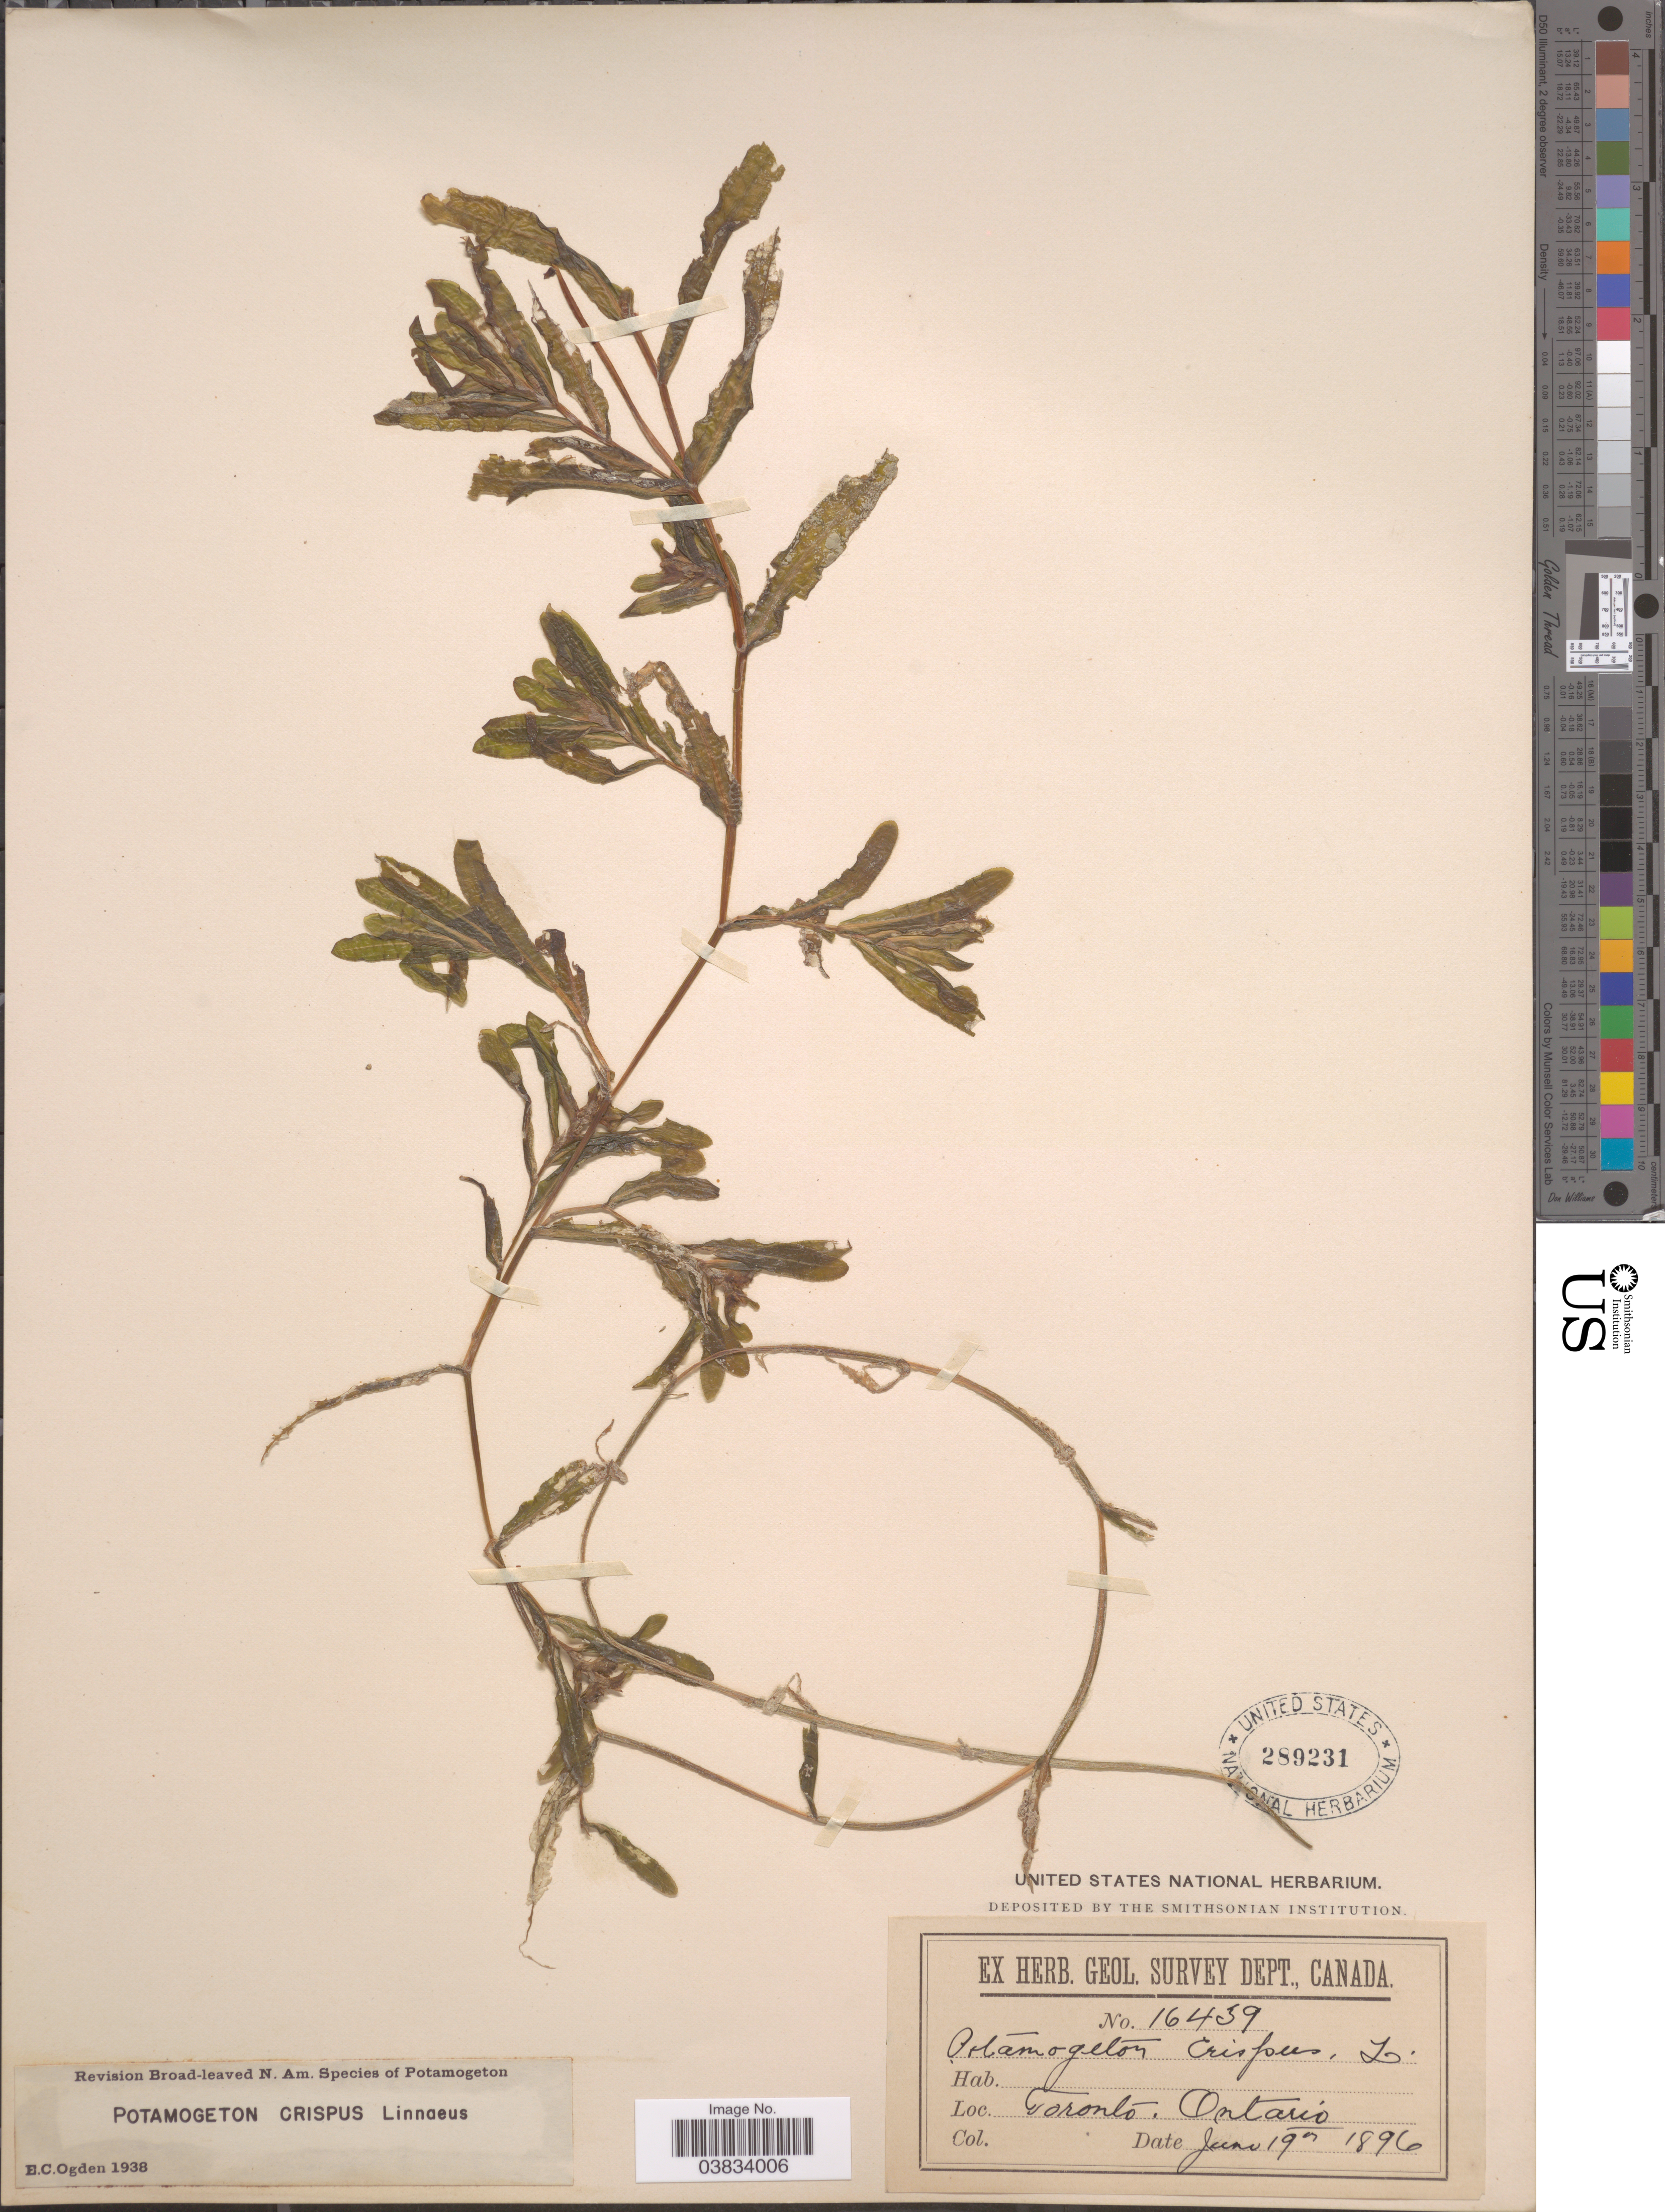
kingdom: Plantae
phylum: Tracheophyta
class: Liliopsida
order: Alismatales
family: Potamogetonaceae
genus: Potamogeton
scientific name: Potamogeton crispus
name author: L.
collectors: ex herb. Geol. Survey Dept.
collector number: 16459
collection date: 1896-06-19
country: Canada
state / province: Ontario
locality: Toronto.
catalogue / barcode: US 289231